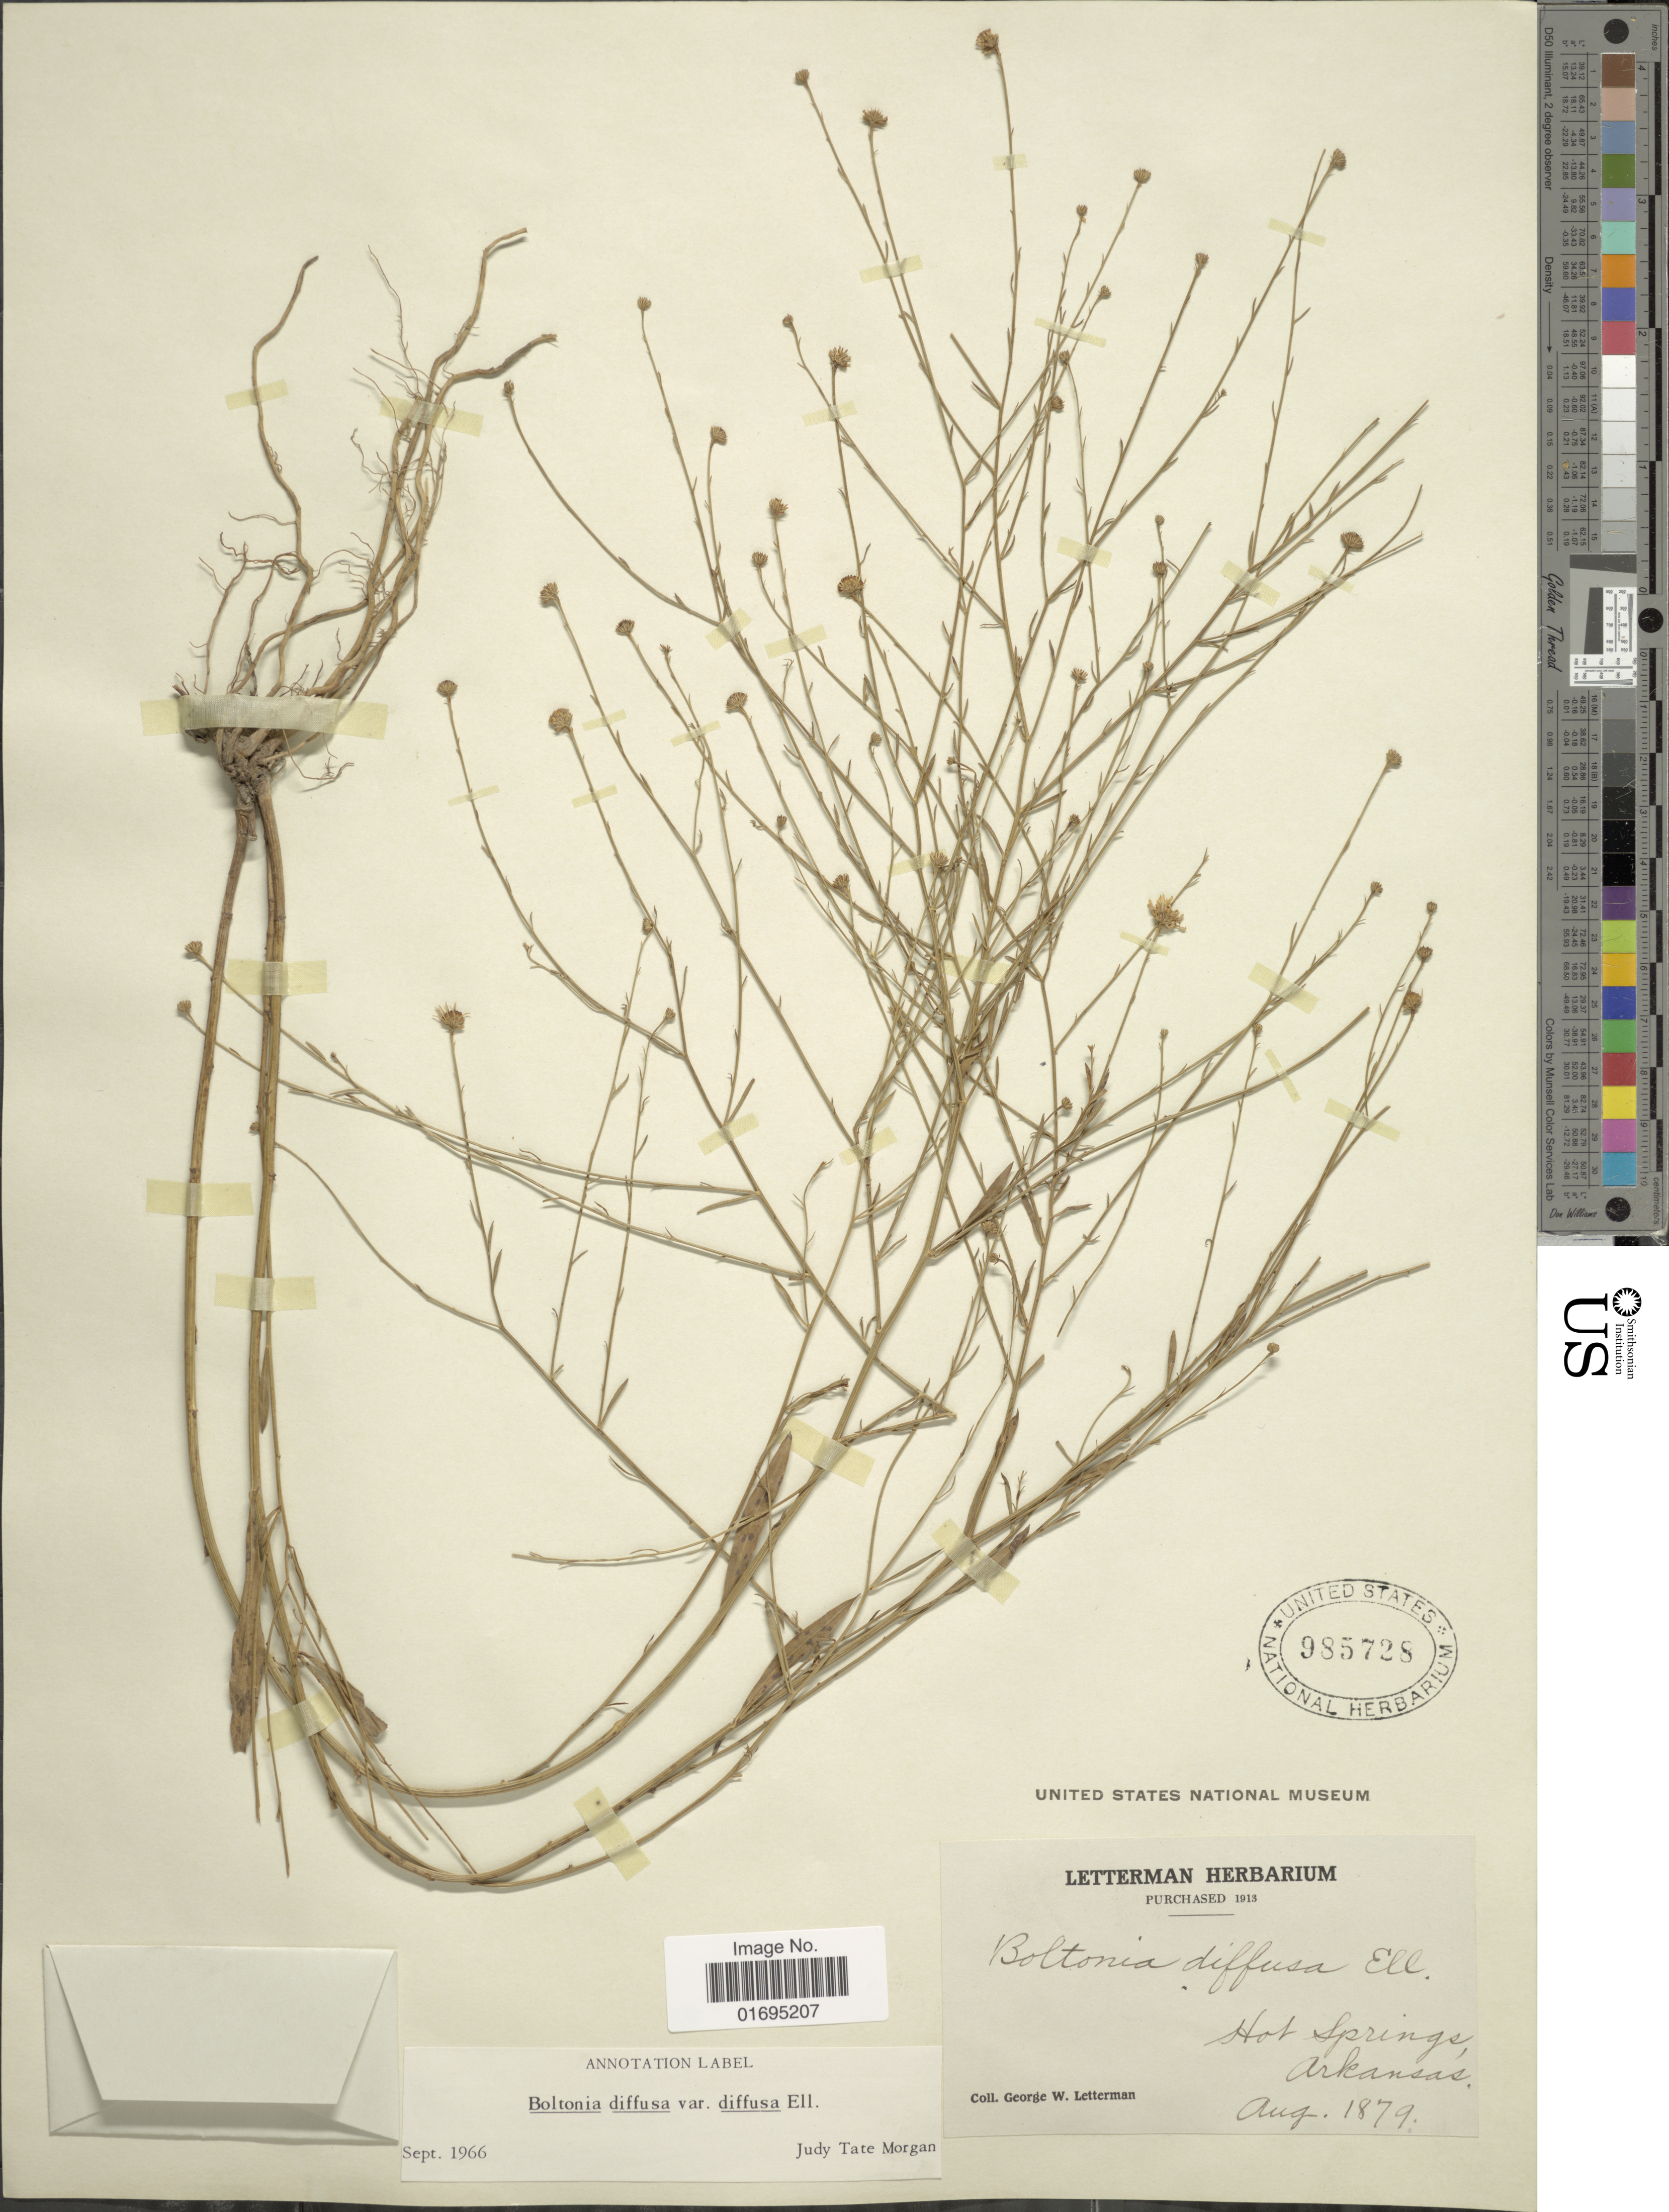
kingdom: Plantae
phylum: Tracheophyta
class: Magnoliopsida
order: Asterales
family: Asteraceae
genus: Boltonia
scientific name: Boltonia diffusa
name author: Elliott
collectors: G. W. Letterman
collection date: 1879-08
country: United States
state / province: Arkansas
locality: Hot Springs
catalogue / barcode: US 985728